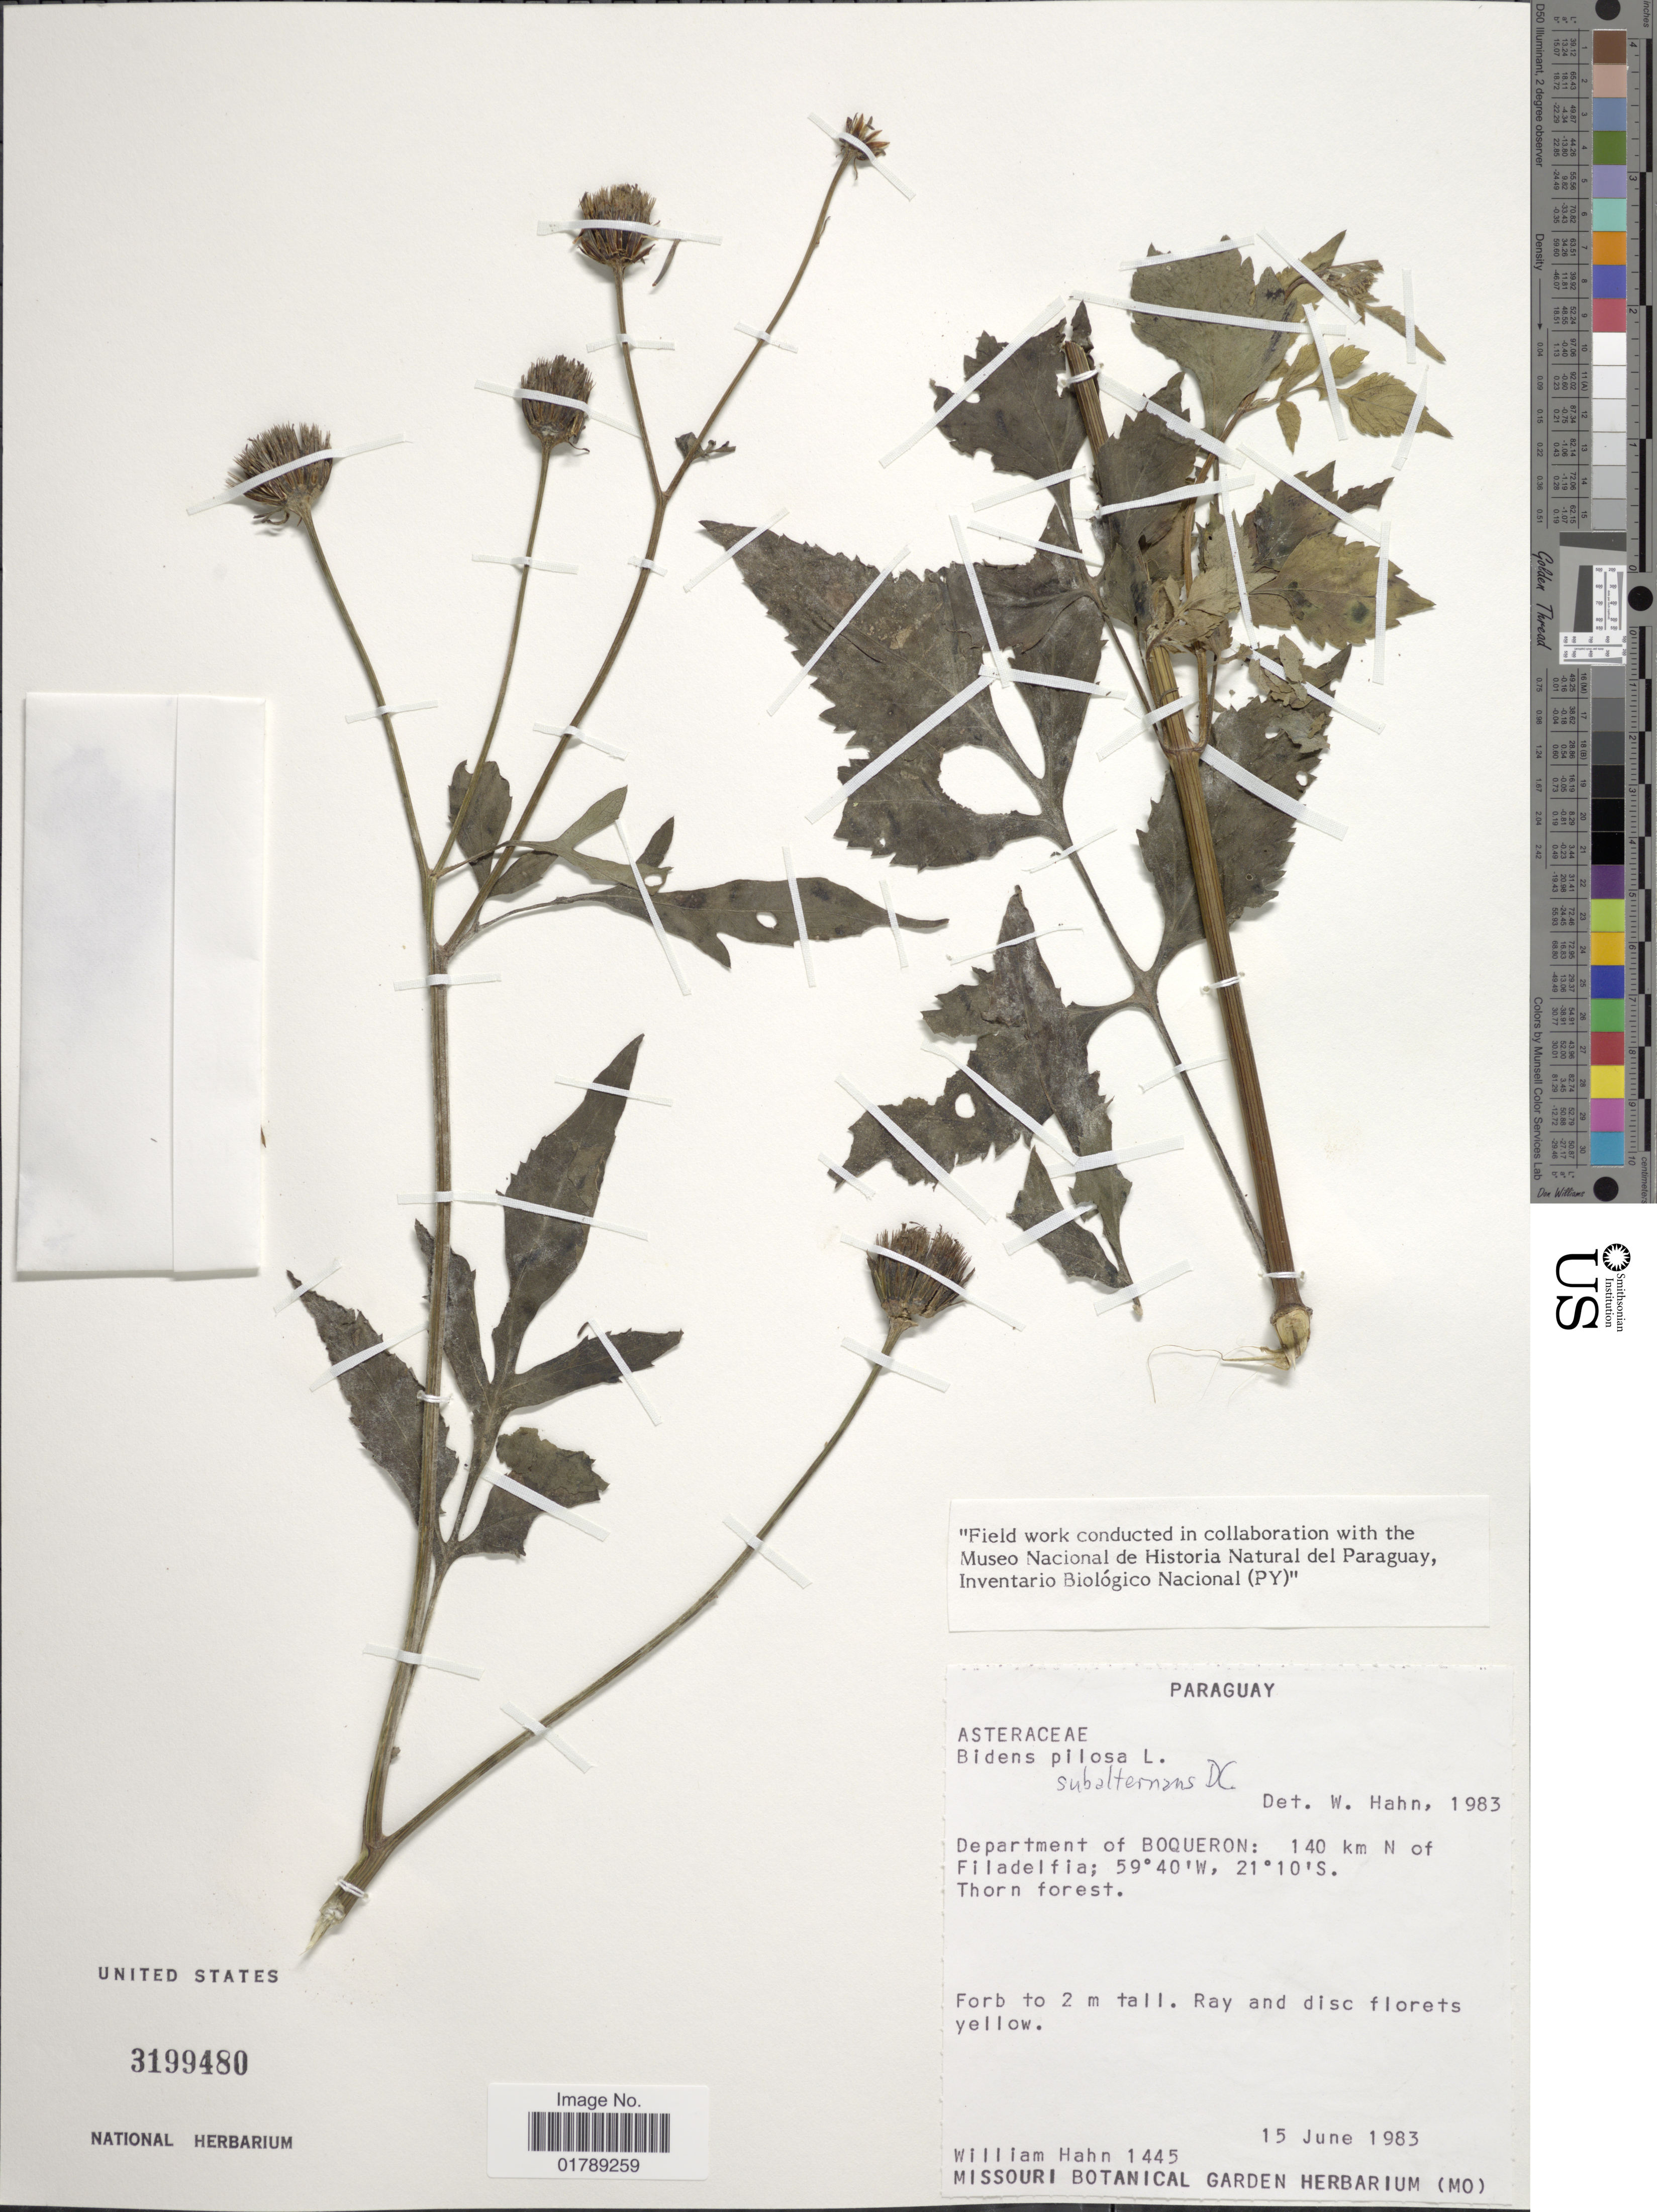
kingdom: Plantae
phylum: Tracheophyta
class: Magnoliopsida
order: Asterales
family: Asteraceae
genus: Bidens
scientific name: Bidens subalternans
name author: DC.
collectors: W. J. Hahn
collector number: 1445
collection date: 1983-06-15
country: Paraguay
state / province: Boqueron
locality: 140 km N of Filadelfia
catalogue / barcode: US 3199480